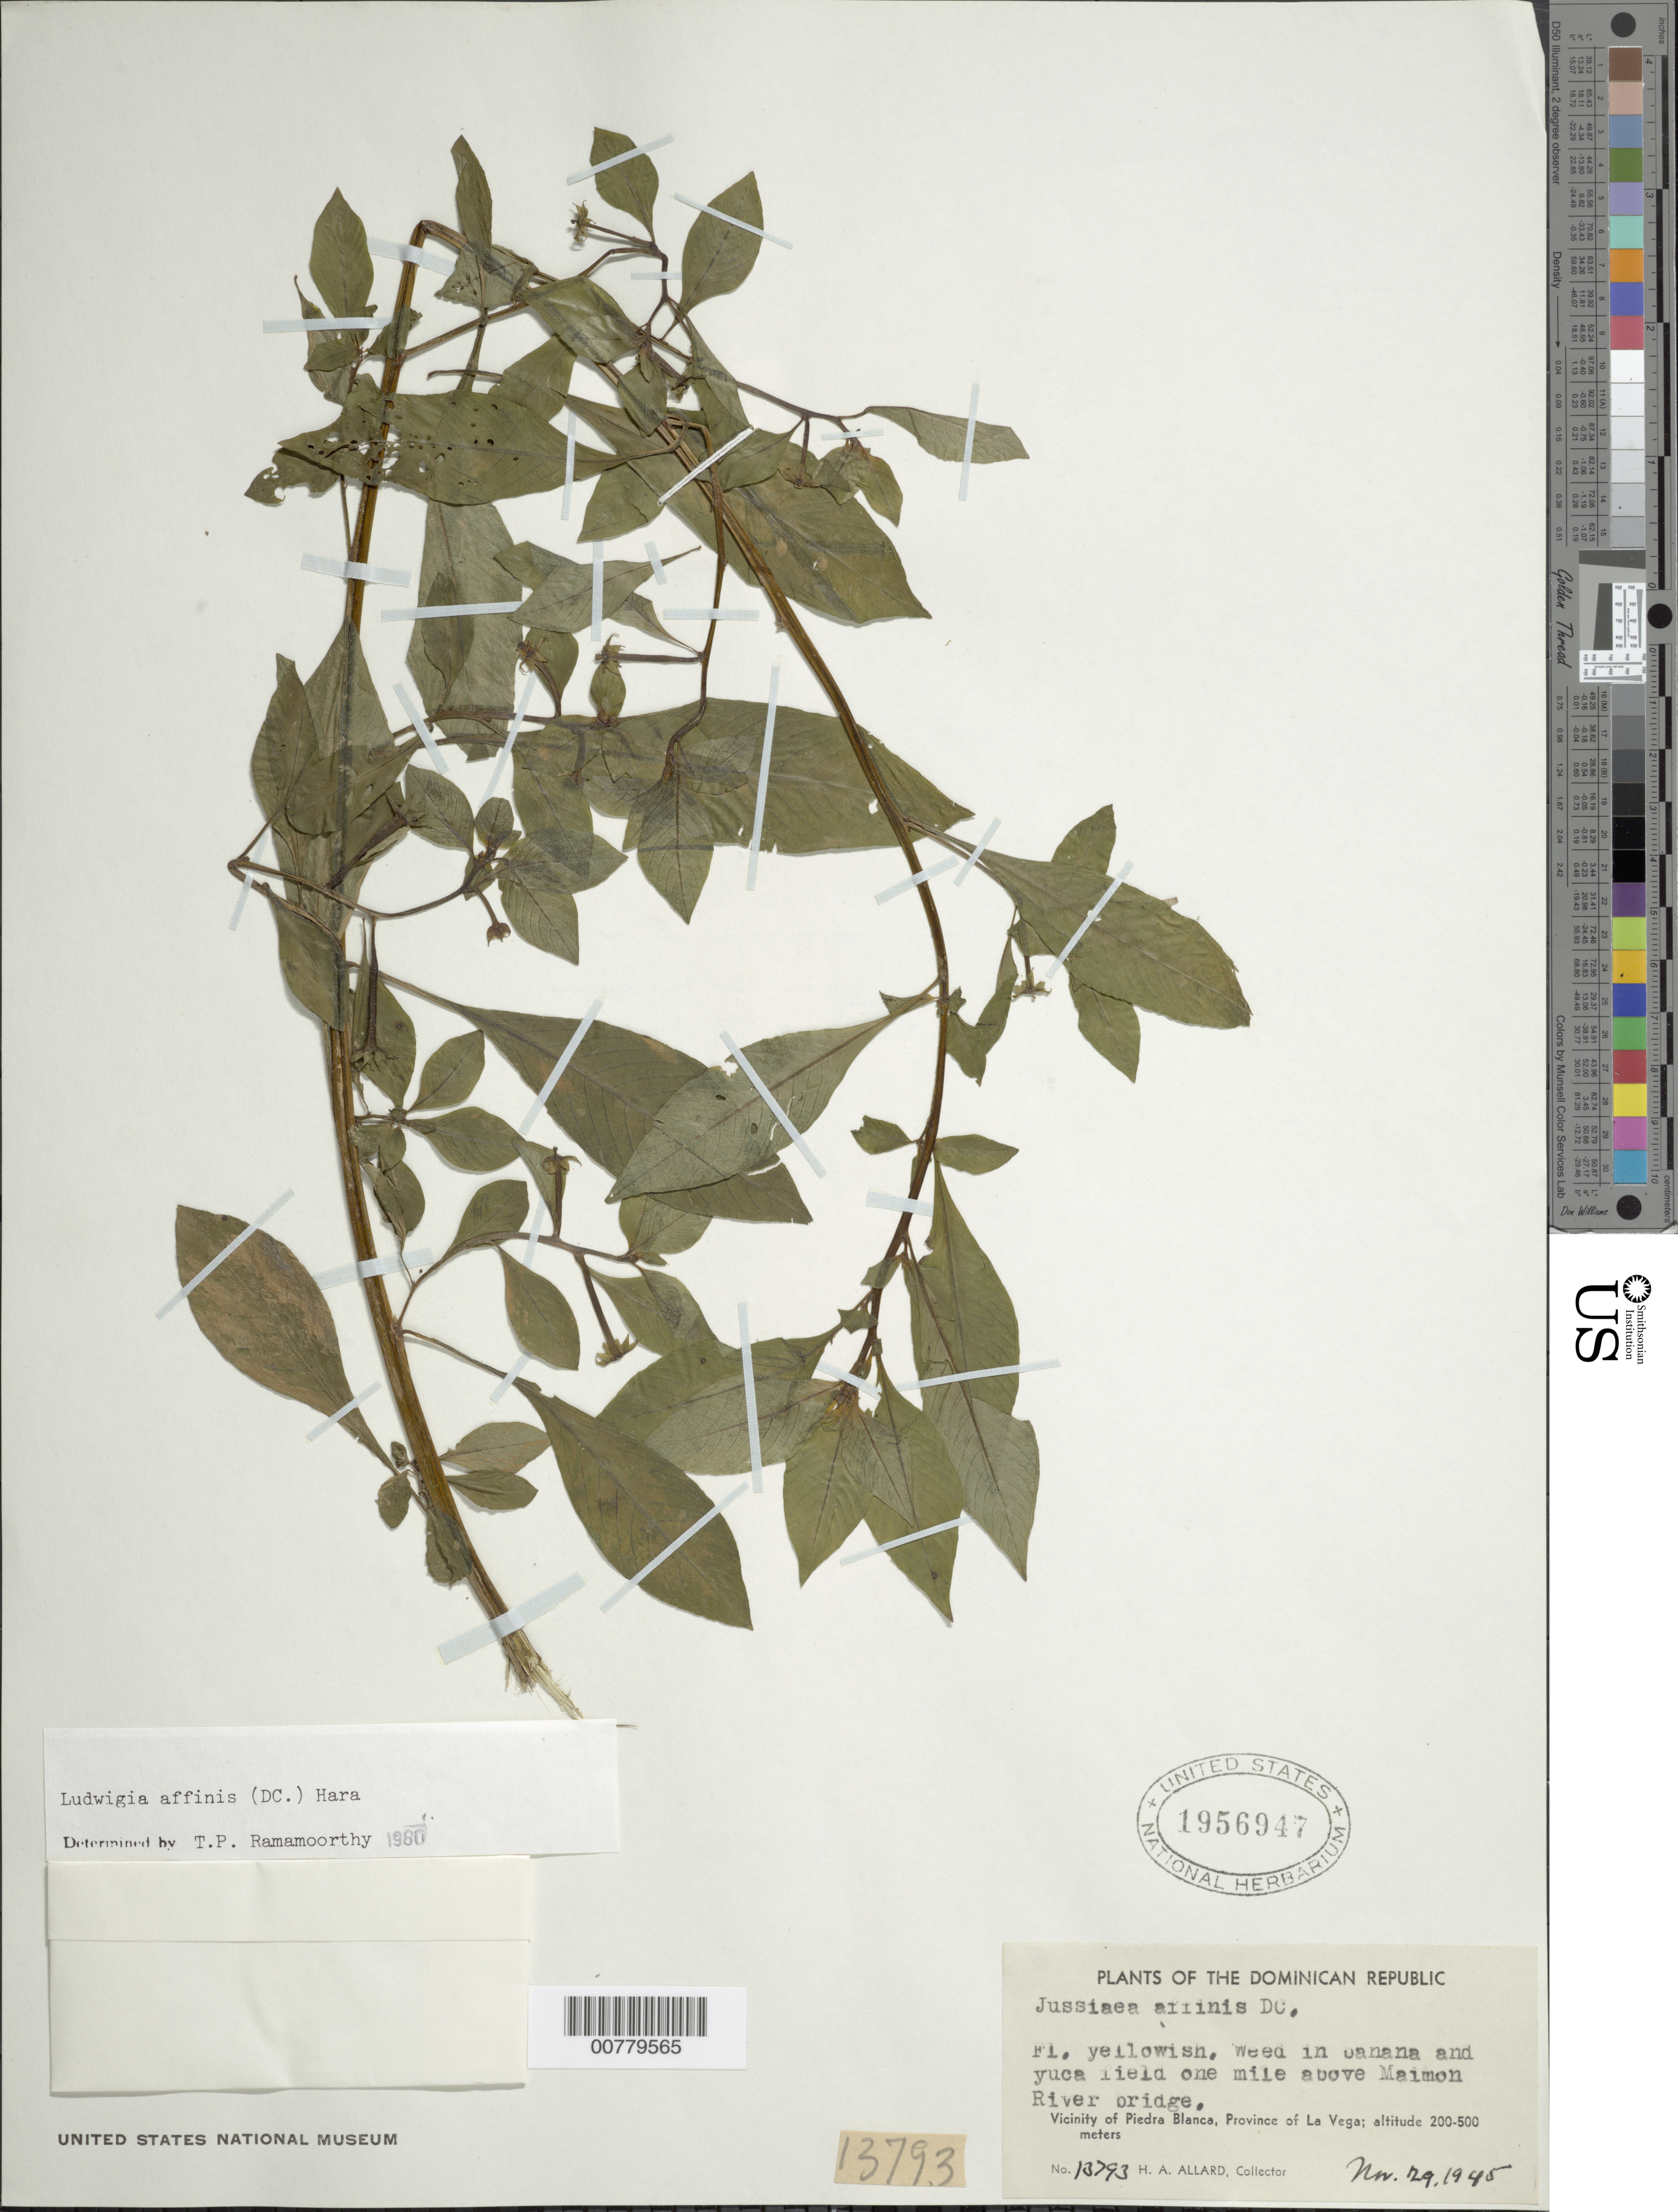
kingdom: Plantae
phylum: Tracheophyta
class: Magnoliopsida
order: Myrtales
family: Onagraceae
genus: Ludwigia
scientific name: Ludwigia affinis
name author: (DC.) H. Hara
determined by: Ramamoorthy, T. P.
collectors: H. A. Allard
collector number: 13793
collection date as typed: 29 Nov 1945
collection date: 1945-11-29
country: Dominican Republic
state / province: La Vega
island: Hispaniola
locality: Vicinity of Piedra Blanca, field one mile above Maimon River bridge.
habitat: Weed in banana and yuca field.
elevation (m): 200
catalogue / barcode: US 1956947